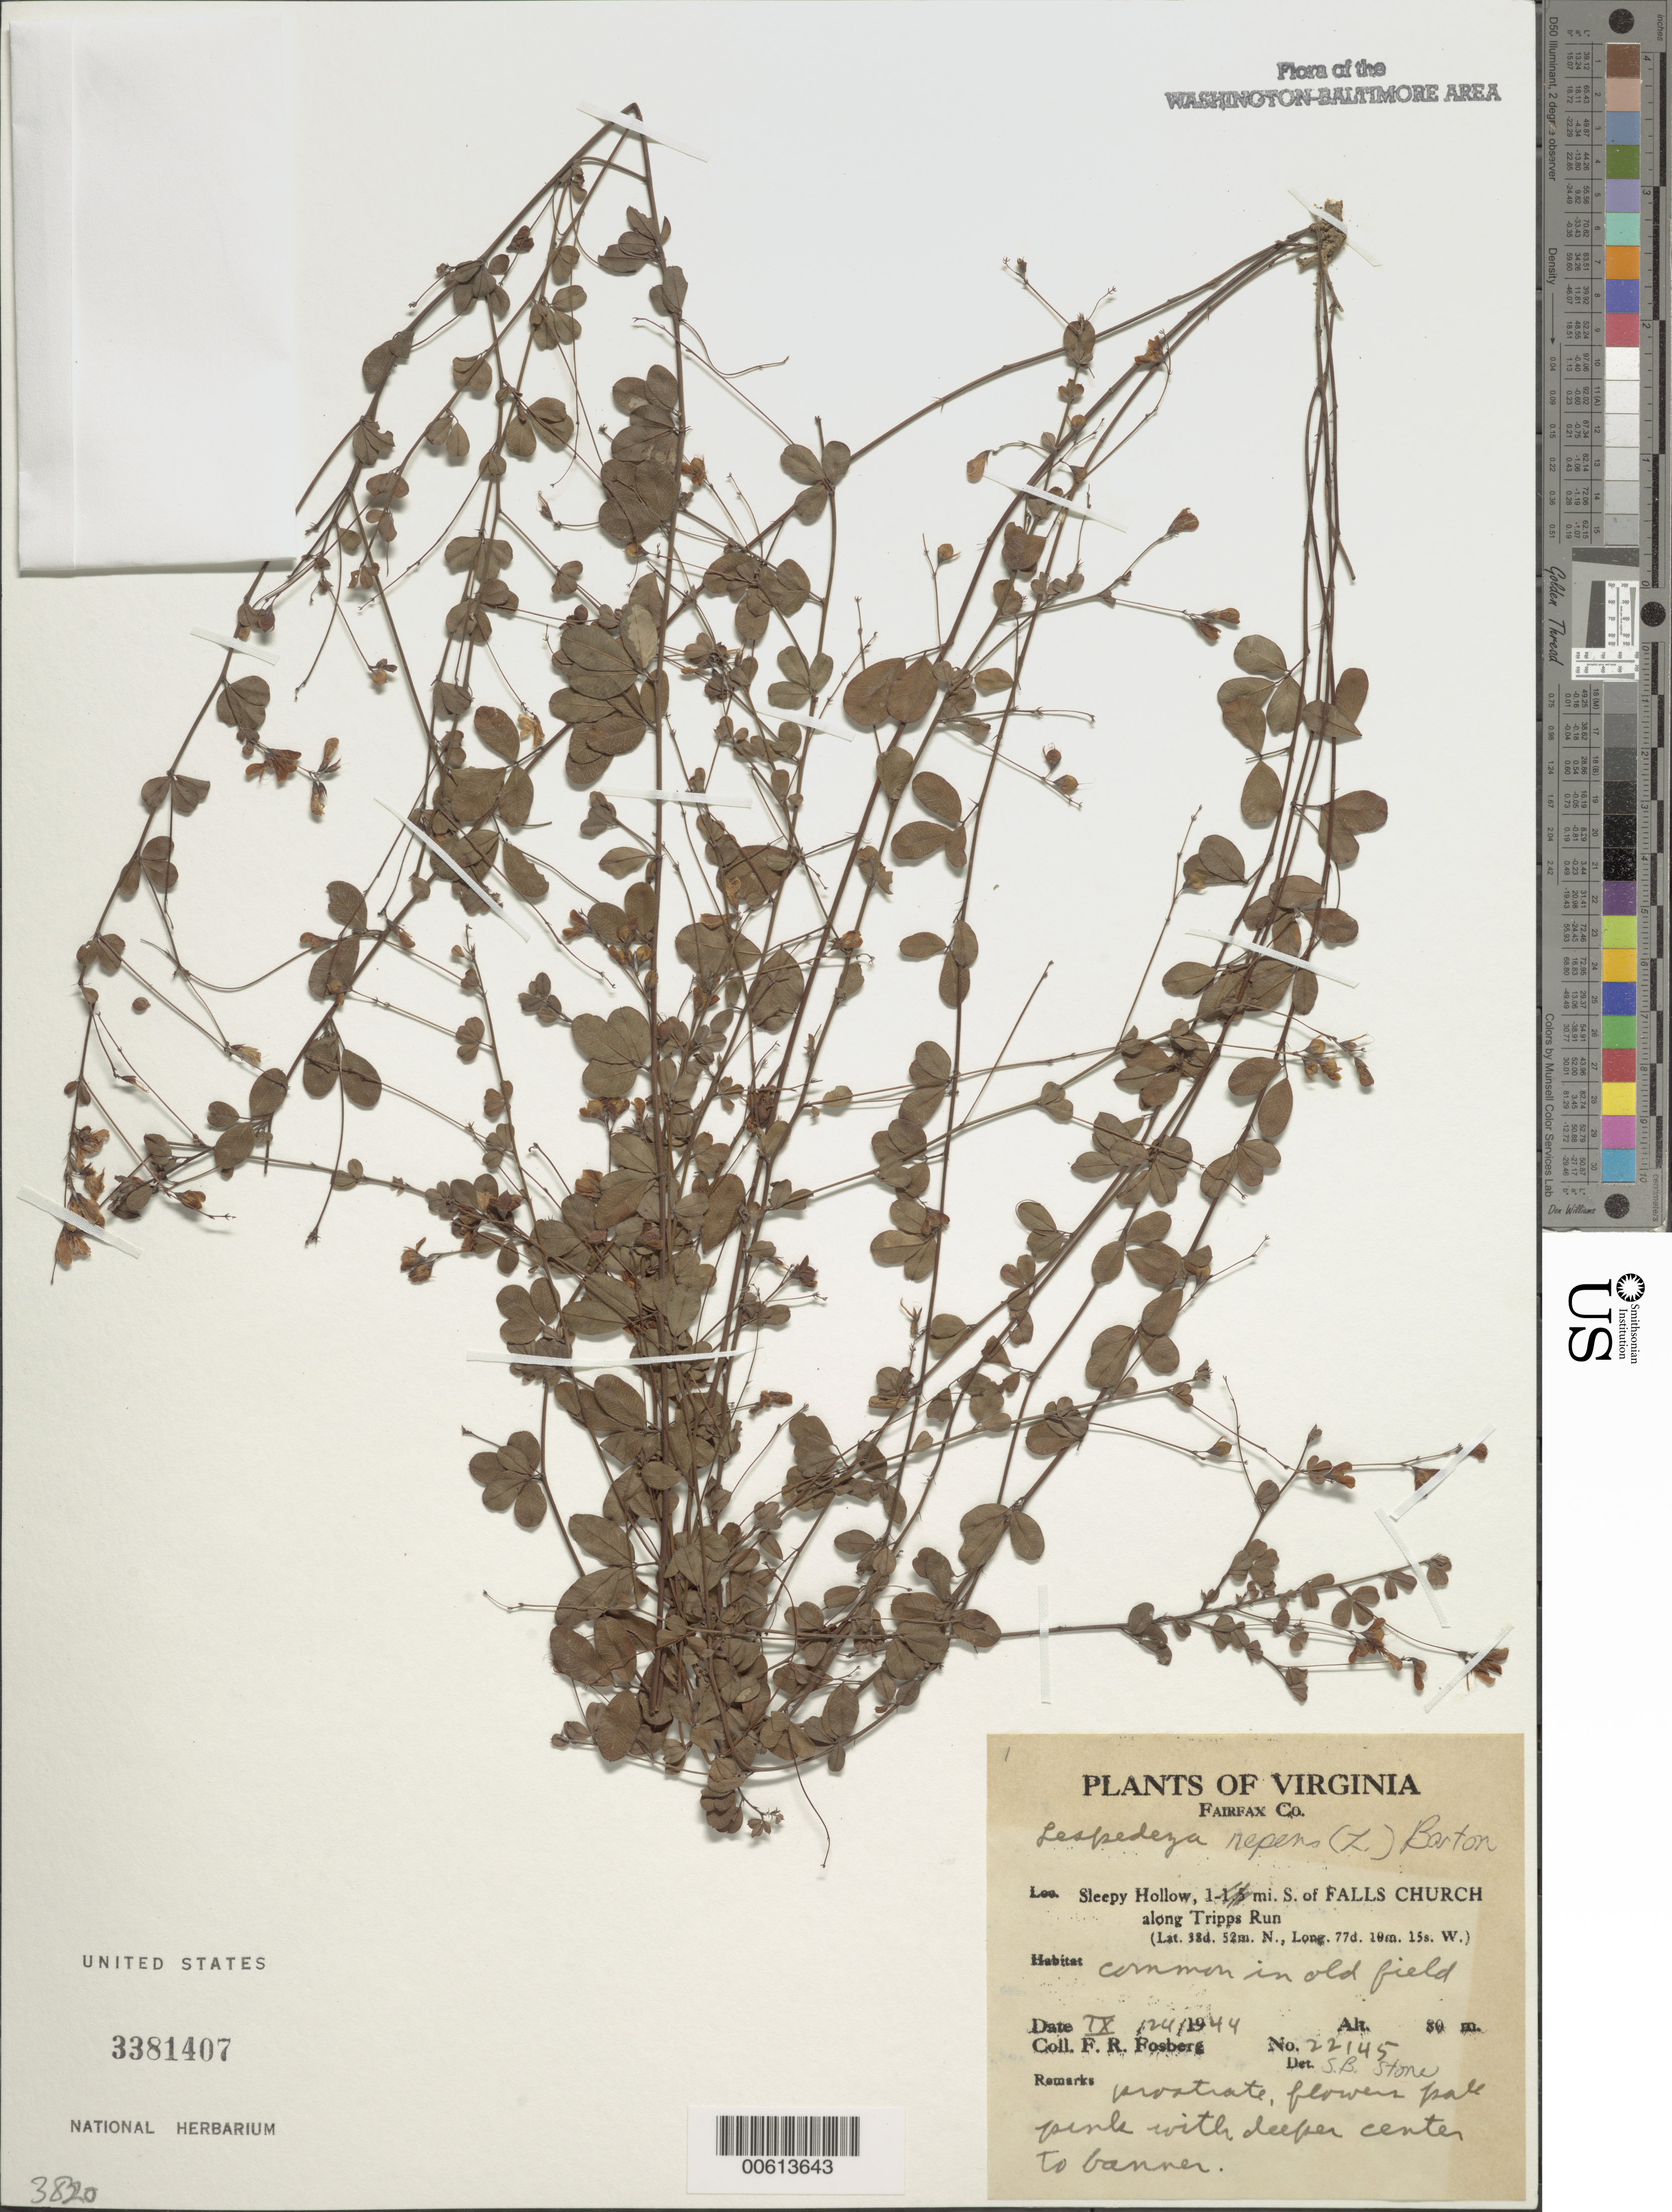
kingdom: Plantae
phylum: Tracheophyta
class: Magnoliopsida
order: Fabales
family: Fabaceae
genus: Lespedeza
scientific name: Lespedeza repens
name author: (L.) W.P.C. Barton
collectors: F. R. Fosberg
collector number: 23145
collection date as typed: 24 Sep 1944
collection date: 1944-09-24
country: United States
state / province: Virginia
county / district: Fairfax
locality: Sleepy Hollow, S of Falls Church along Tripps Run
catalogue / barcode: US 3381407